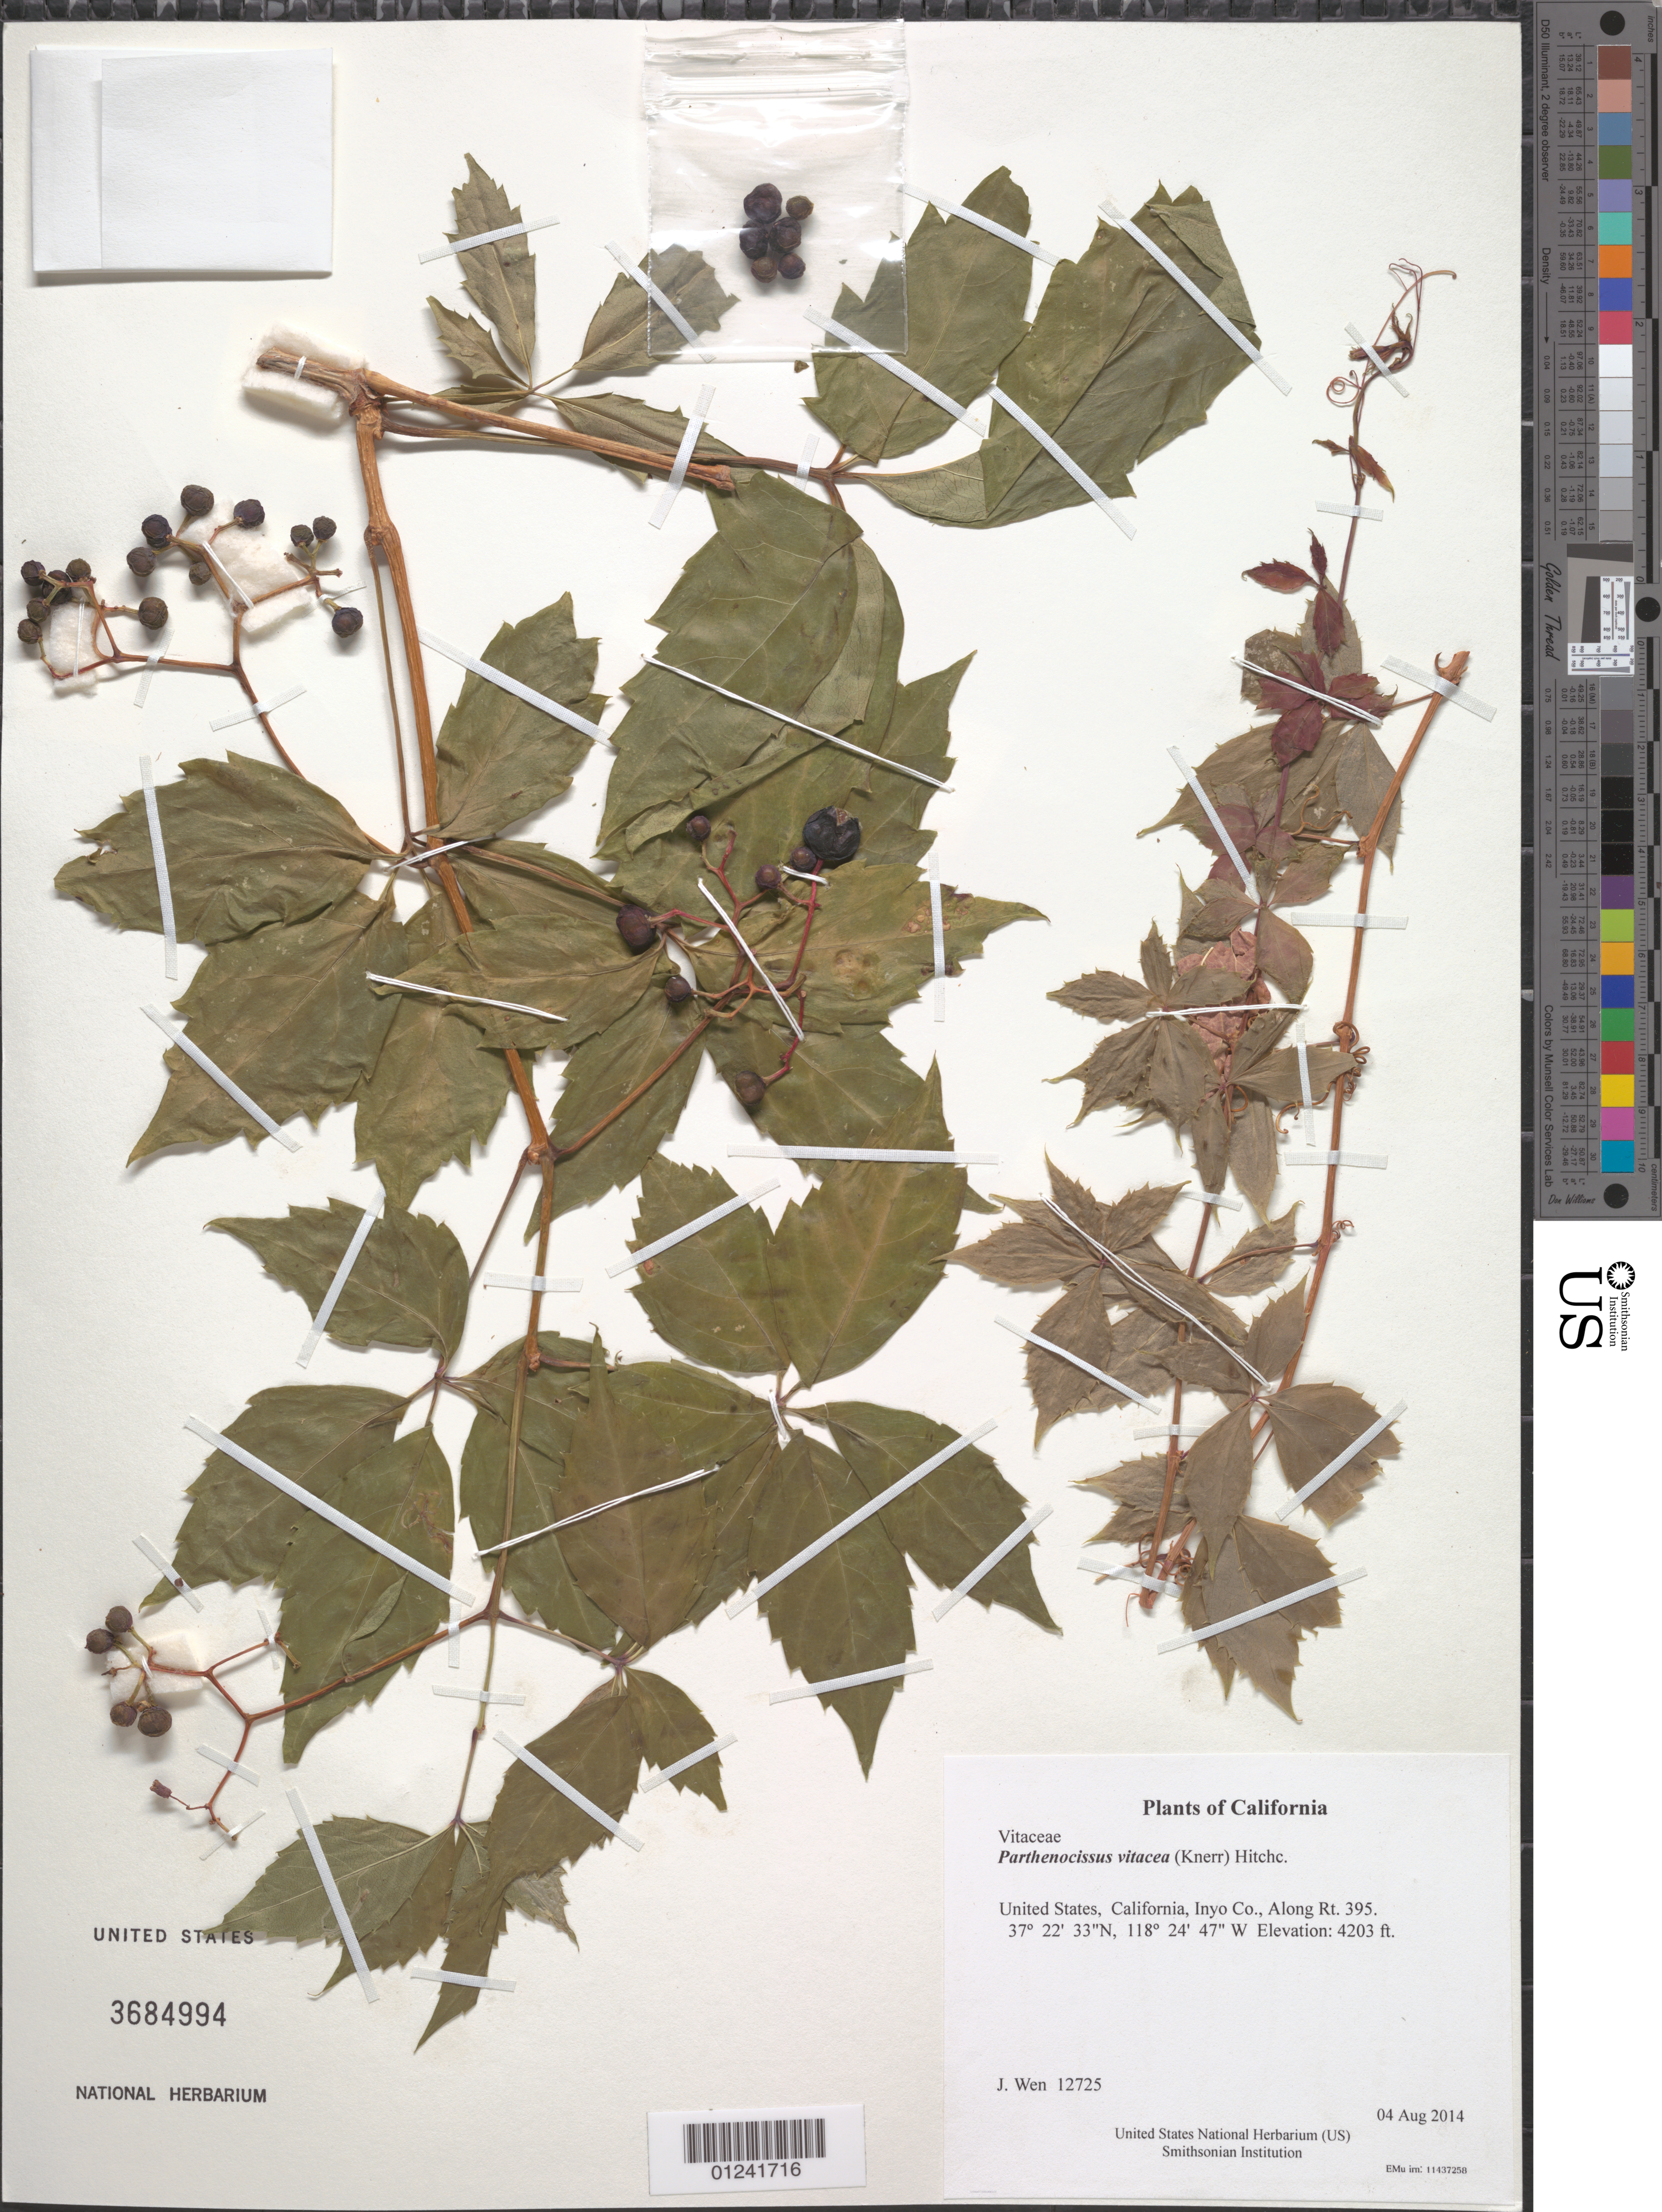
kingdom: Plantae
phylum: Tracheophyta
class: Magnoliopsida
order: Vitales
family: Vitaceae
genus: Parthenocissus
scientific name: Parthenocissus vitacea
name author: (Knerr) Hitchc.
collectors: J. Wen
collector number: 12725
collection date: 2014-08-04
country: United States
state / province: California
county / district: Inyo Co.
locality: Along Rt. 395.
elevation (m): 1281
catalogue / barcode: US 3684994